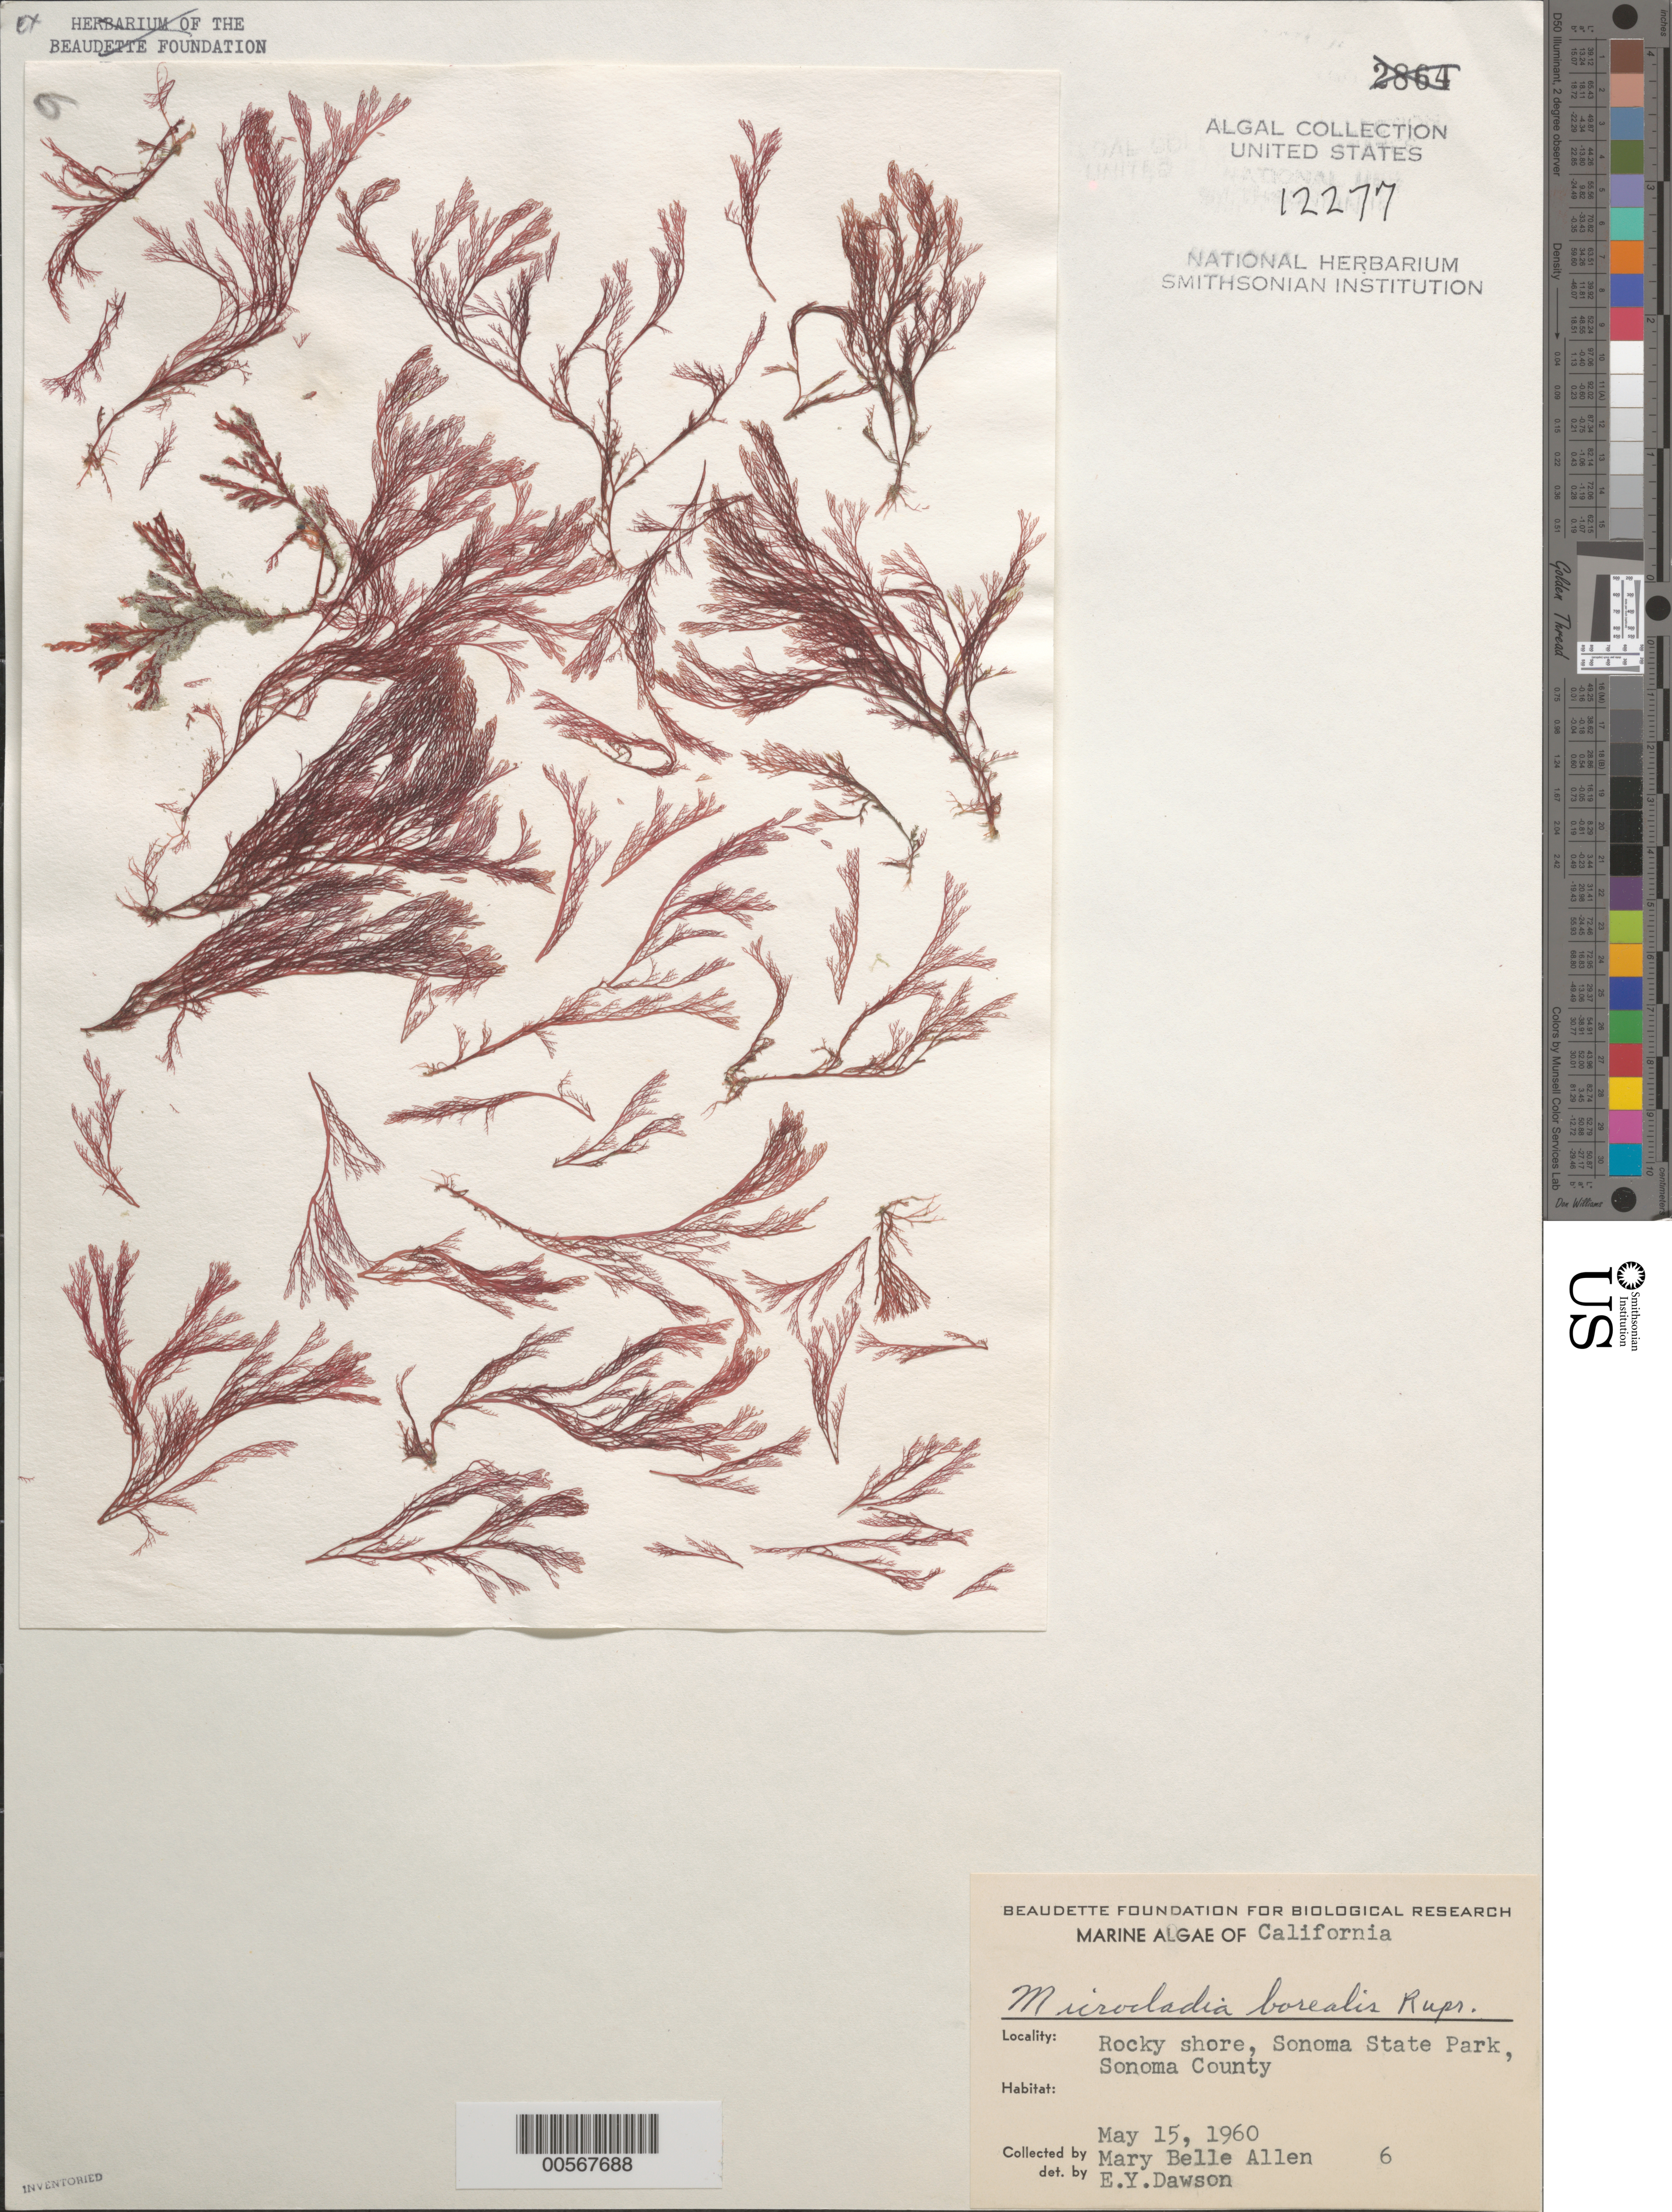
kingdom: Plantae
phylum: Rhodophyta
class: Florideophyceae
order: Ceramiales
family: Ceramiaceae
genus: Microcladia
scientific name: Microcladia borealis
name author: Rupr.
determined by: Dawson, E. Y.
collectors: M. B. Allen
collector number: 6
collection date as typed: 15 May 1960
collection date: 1960-05-15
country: United States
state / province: California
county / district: Sonoma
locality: Sonoma State Park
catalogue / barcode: US 12277